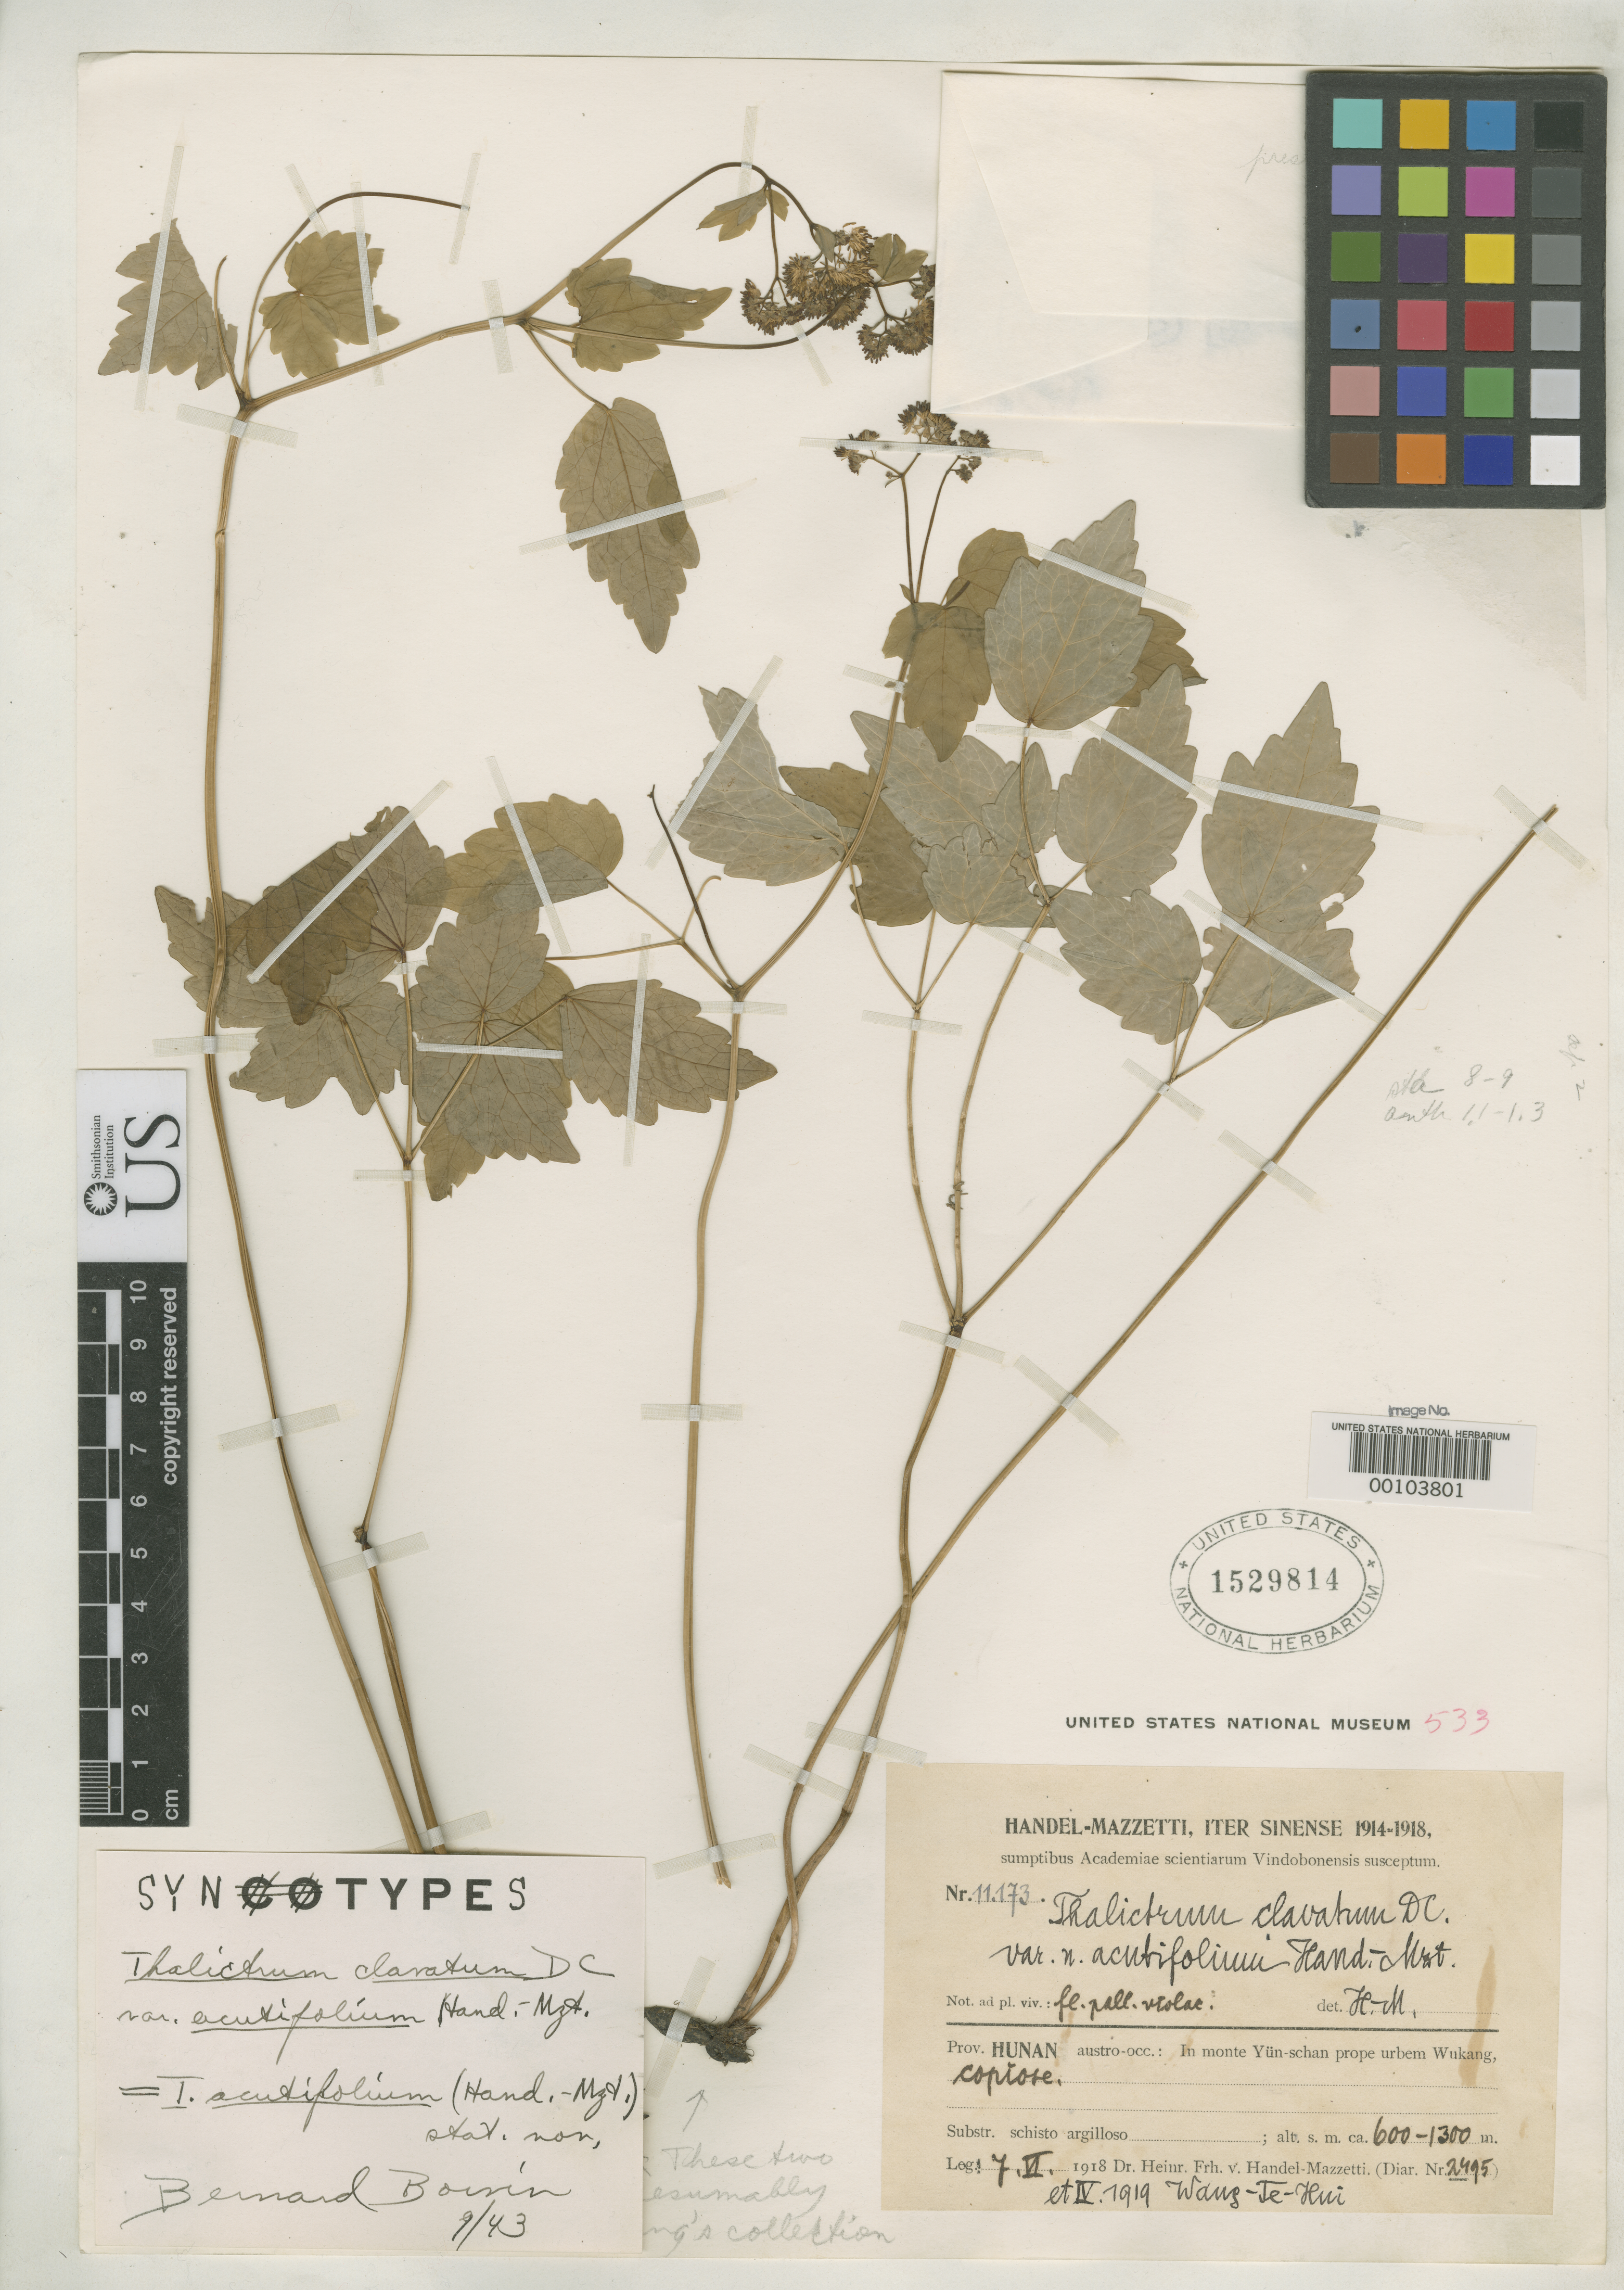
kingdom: Plantae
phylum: Tracheophyta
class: Magnoliopsida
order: Ranunculales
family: Ranunculaceae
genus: Thalictrum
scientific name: Thalictrum clavatum var. acutifolium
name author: Hand.-Mazz.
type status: Syntype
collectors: T. Wang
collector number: Handel-Mazzetti 11173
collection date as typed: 07 Jun 1918 and -- Apr 1919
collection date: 1918-06-07,1919-04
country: China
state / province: Henan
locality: Yun-schan Mountains near Wukang.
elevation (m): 600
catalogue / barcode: US 1529814